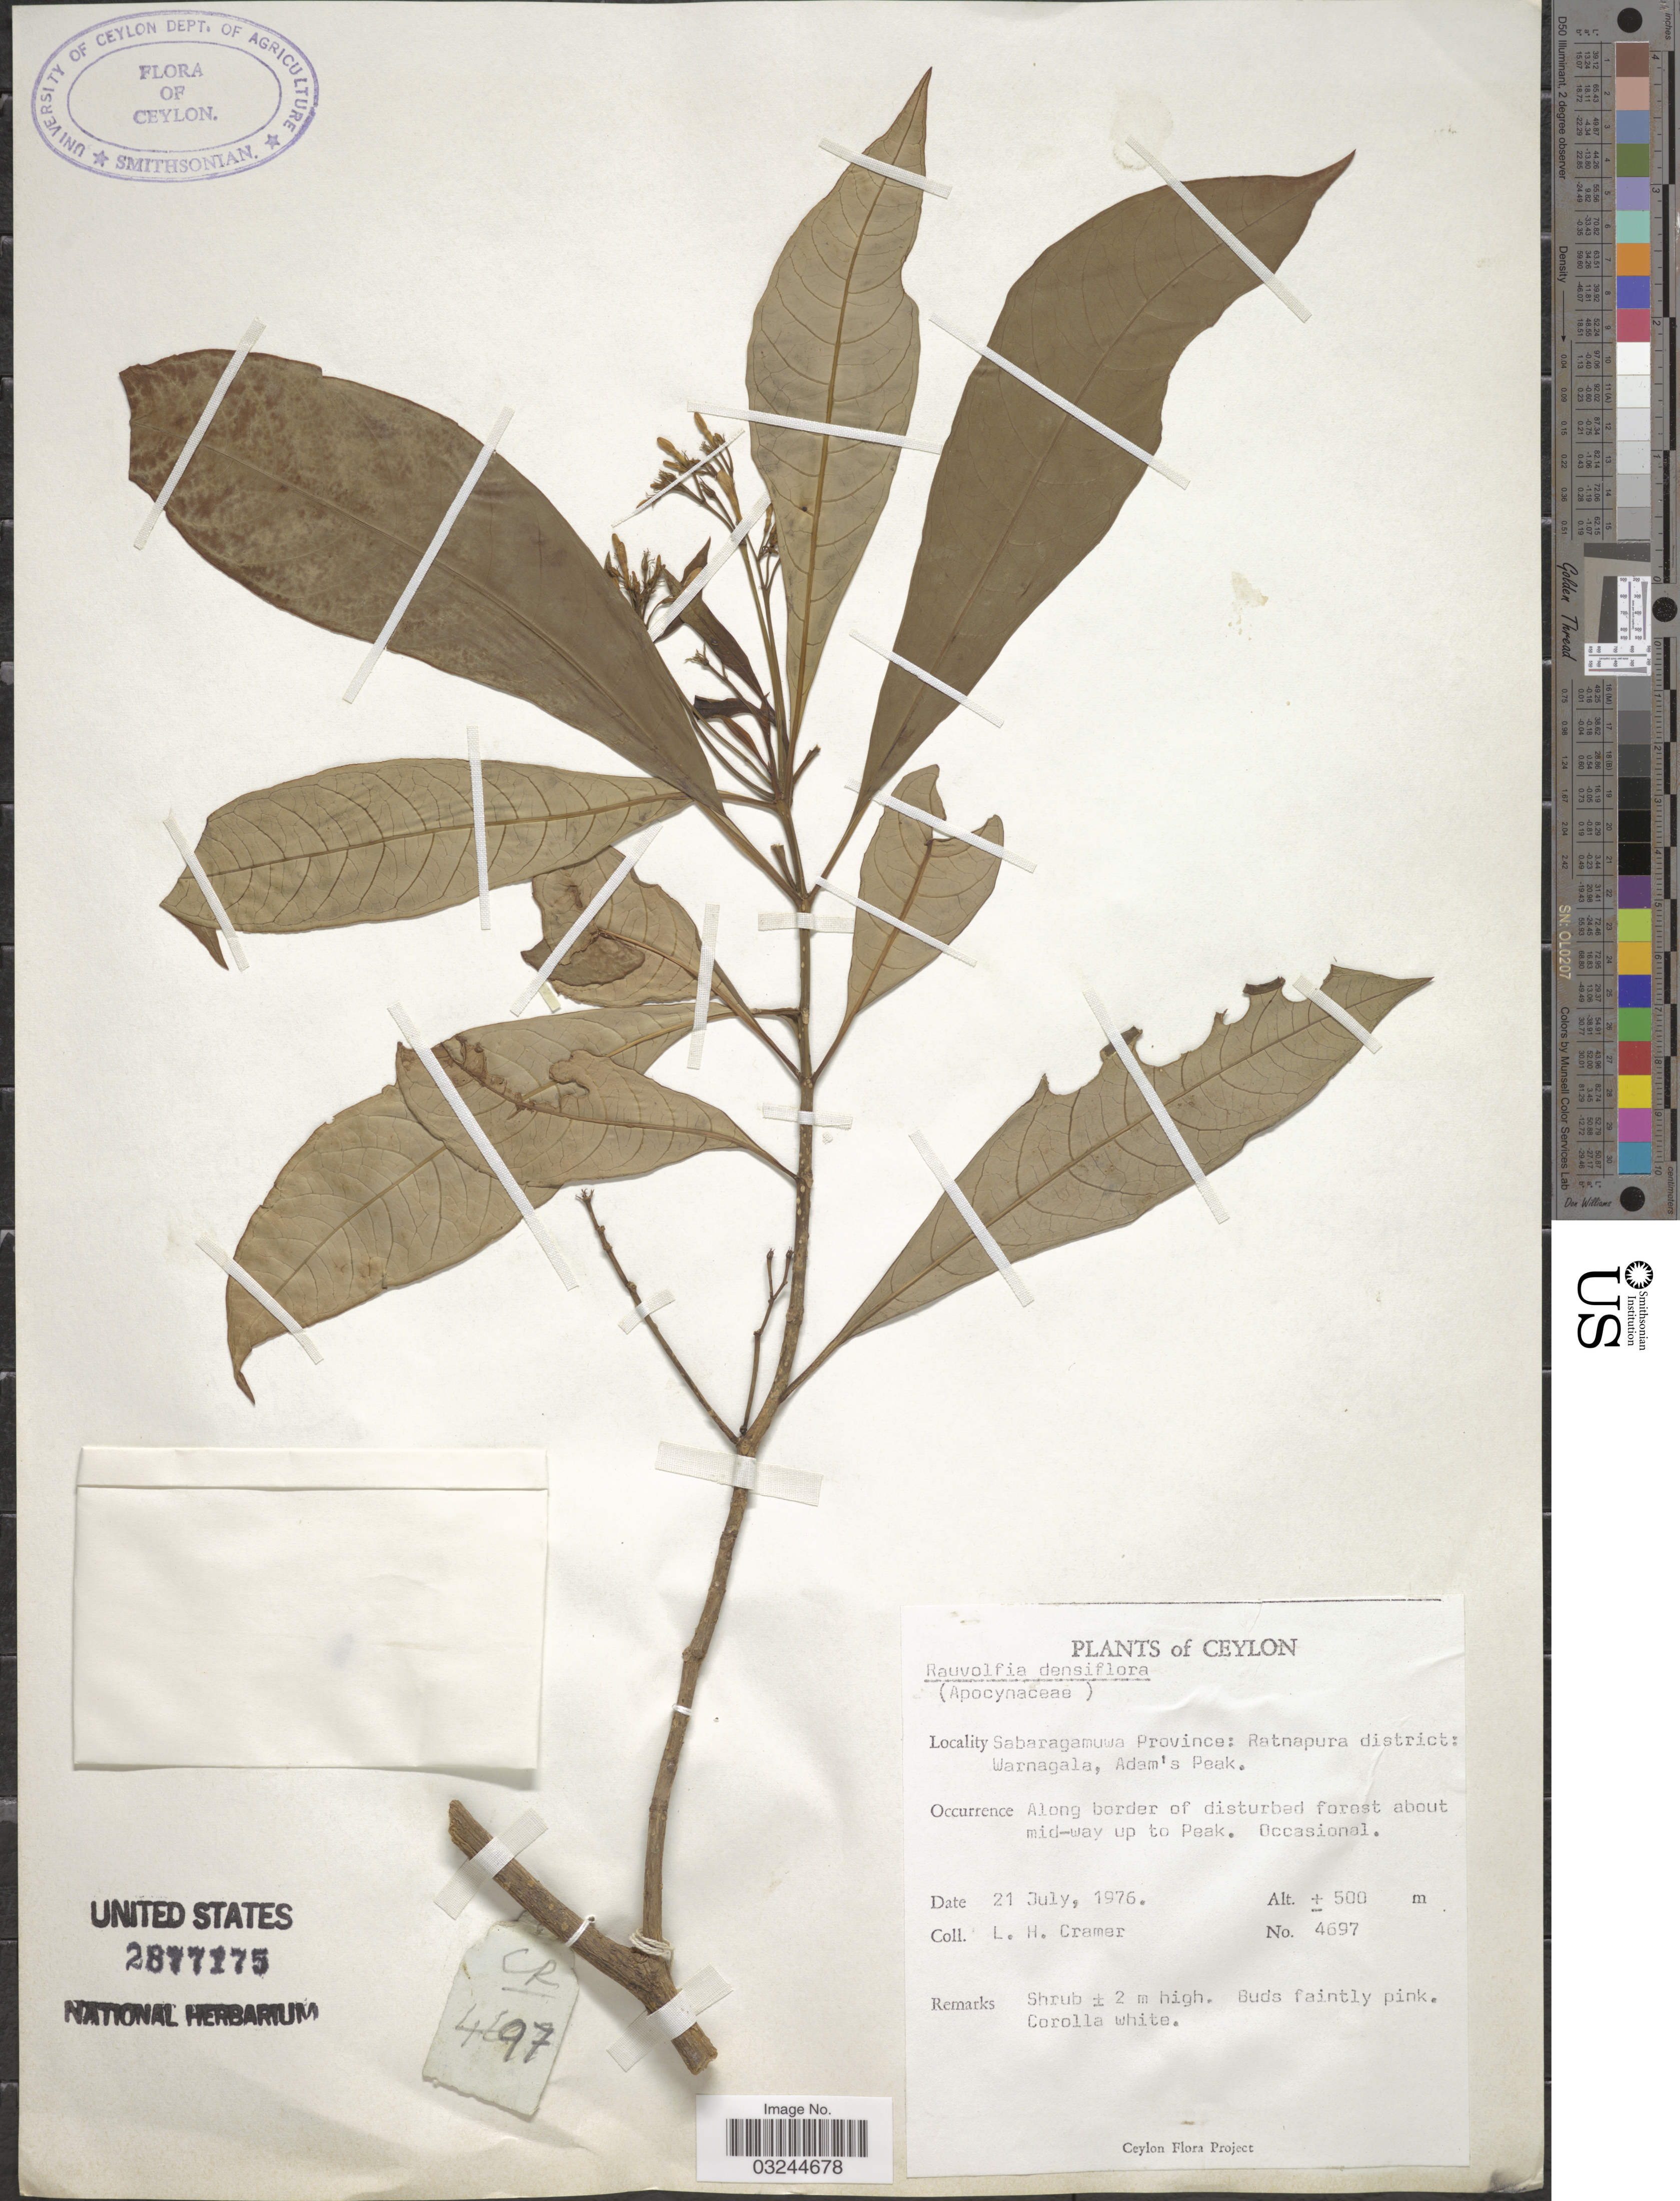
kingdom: Plantae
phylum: Tracheophyta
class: Magnoliopsida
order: Gentianales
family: Apocynaceae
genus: Rauvolfia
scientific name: Rauvolfia densiflora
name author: (Wall.) Benth. ex Hook. f.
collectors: L. H. Cramer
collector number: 4697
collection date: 1976-07-21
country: Sri Lanka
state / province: Sabaragamuwa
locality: Ceylon. Ratnapura district: Warnagala, Adam's Peak.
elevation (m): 500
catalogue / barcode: US 2877175